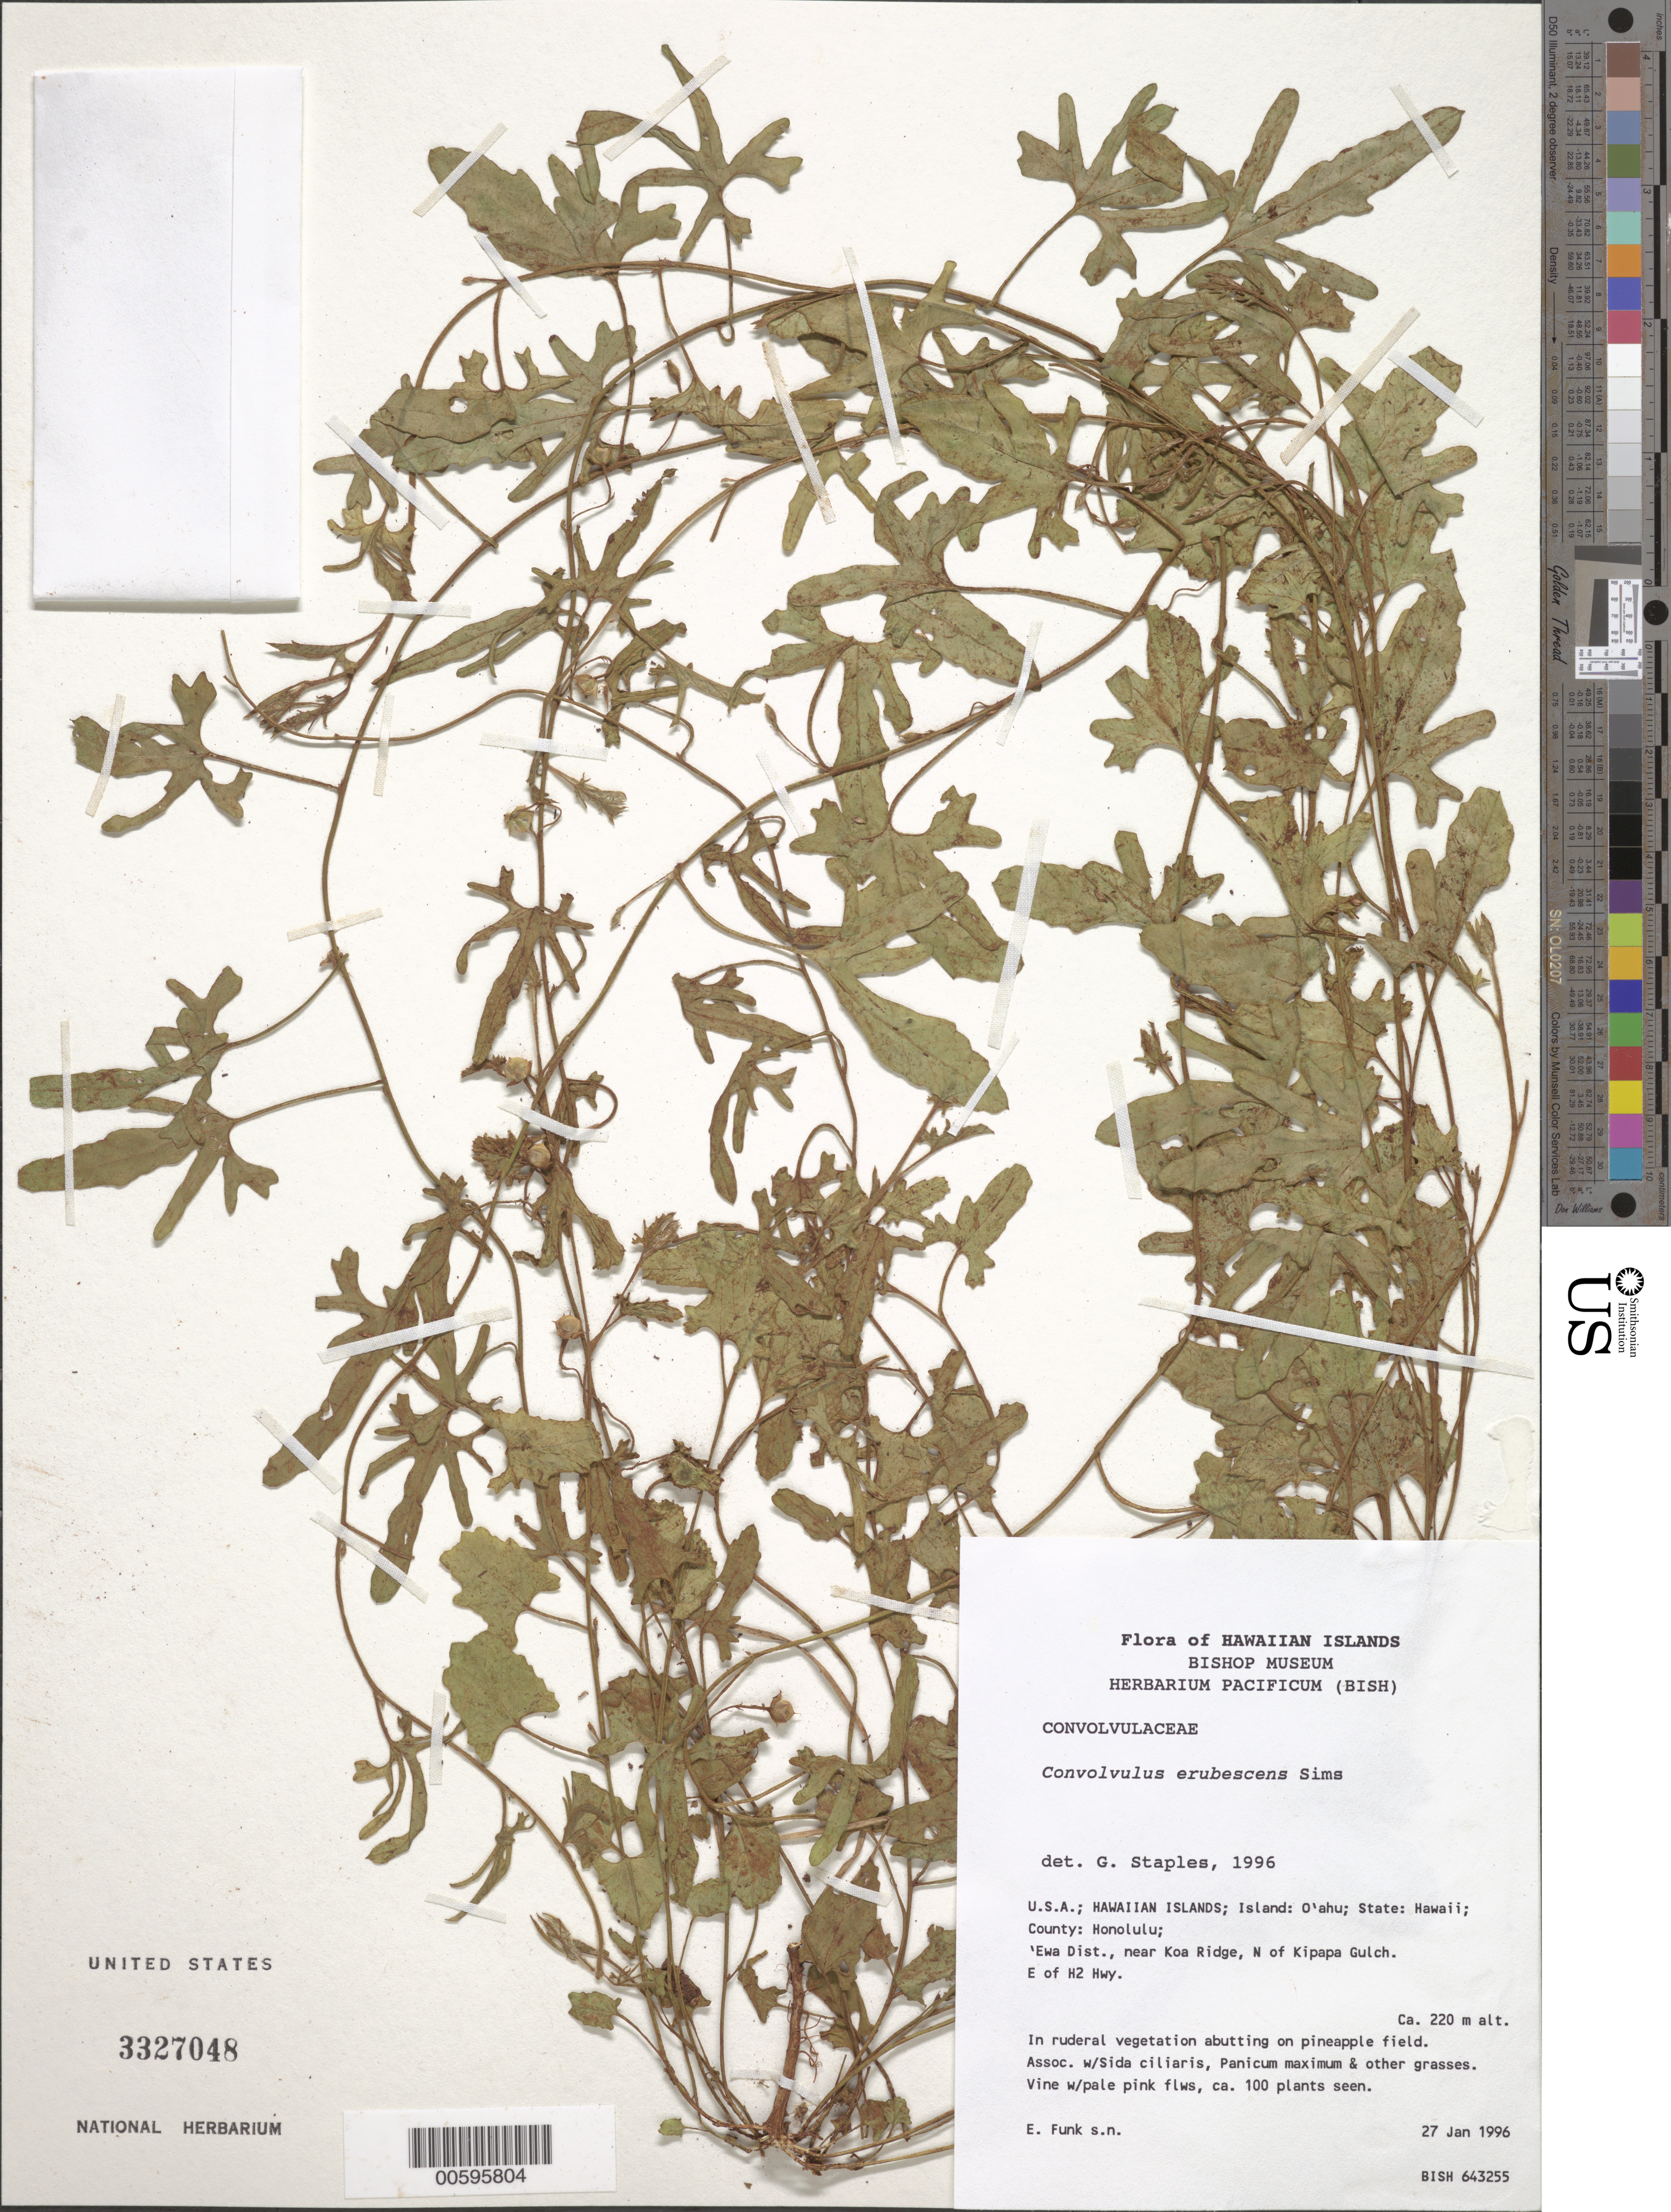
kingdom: Plantae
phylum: Tracheophyta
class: Magnoliopsida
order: Solanales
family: Convolvulaceae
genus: Convolvulus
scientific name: Convolvulus erubescens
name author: Sims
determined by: Staples, G. W.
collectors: E. Funk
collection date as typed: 27 Jan 1996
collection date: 1996-01-27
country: United States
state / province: Hawaii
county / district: Honolulu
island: Oahu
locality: County: Honolulu; 'Ewa Dist, near Koa Ridge, N of Kipapa Gulch, E of H2 Hwy.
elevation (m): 220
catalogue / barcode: US 3327048